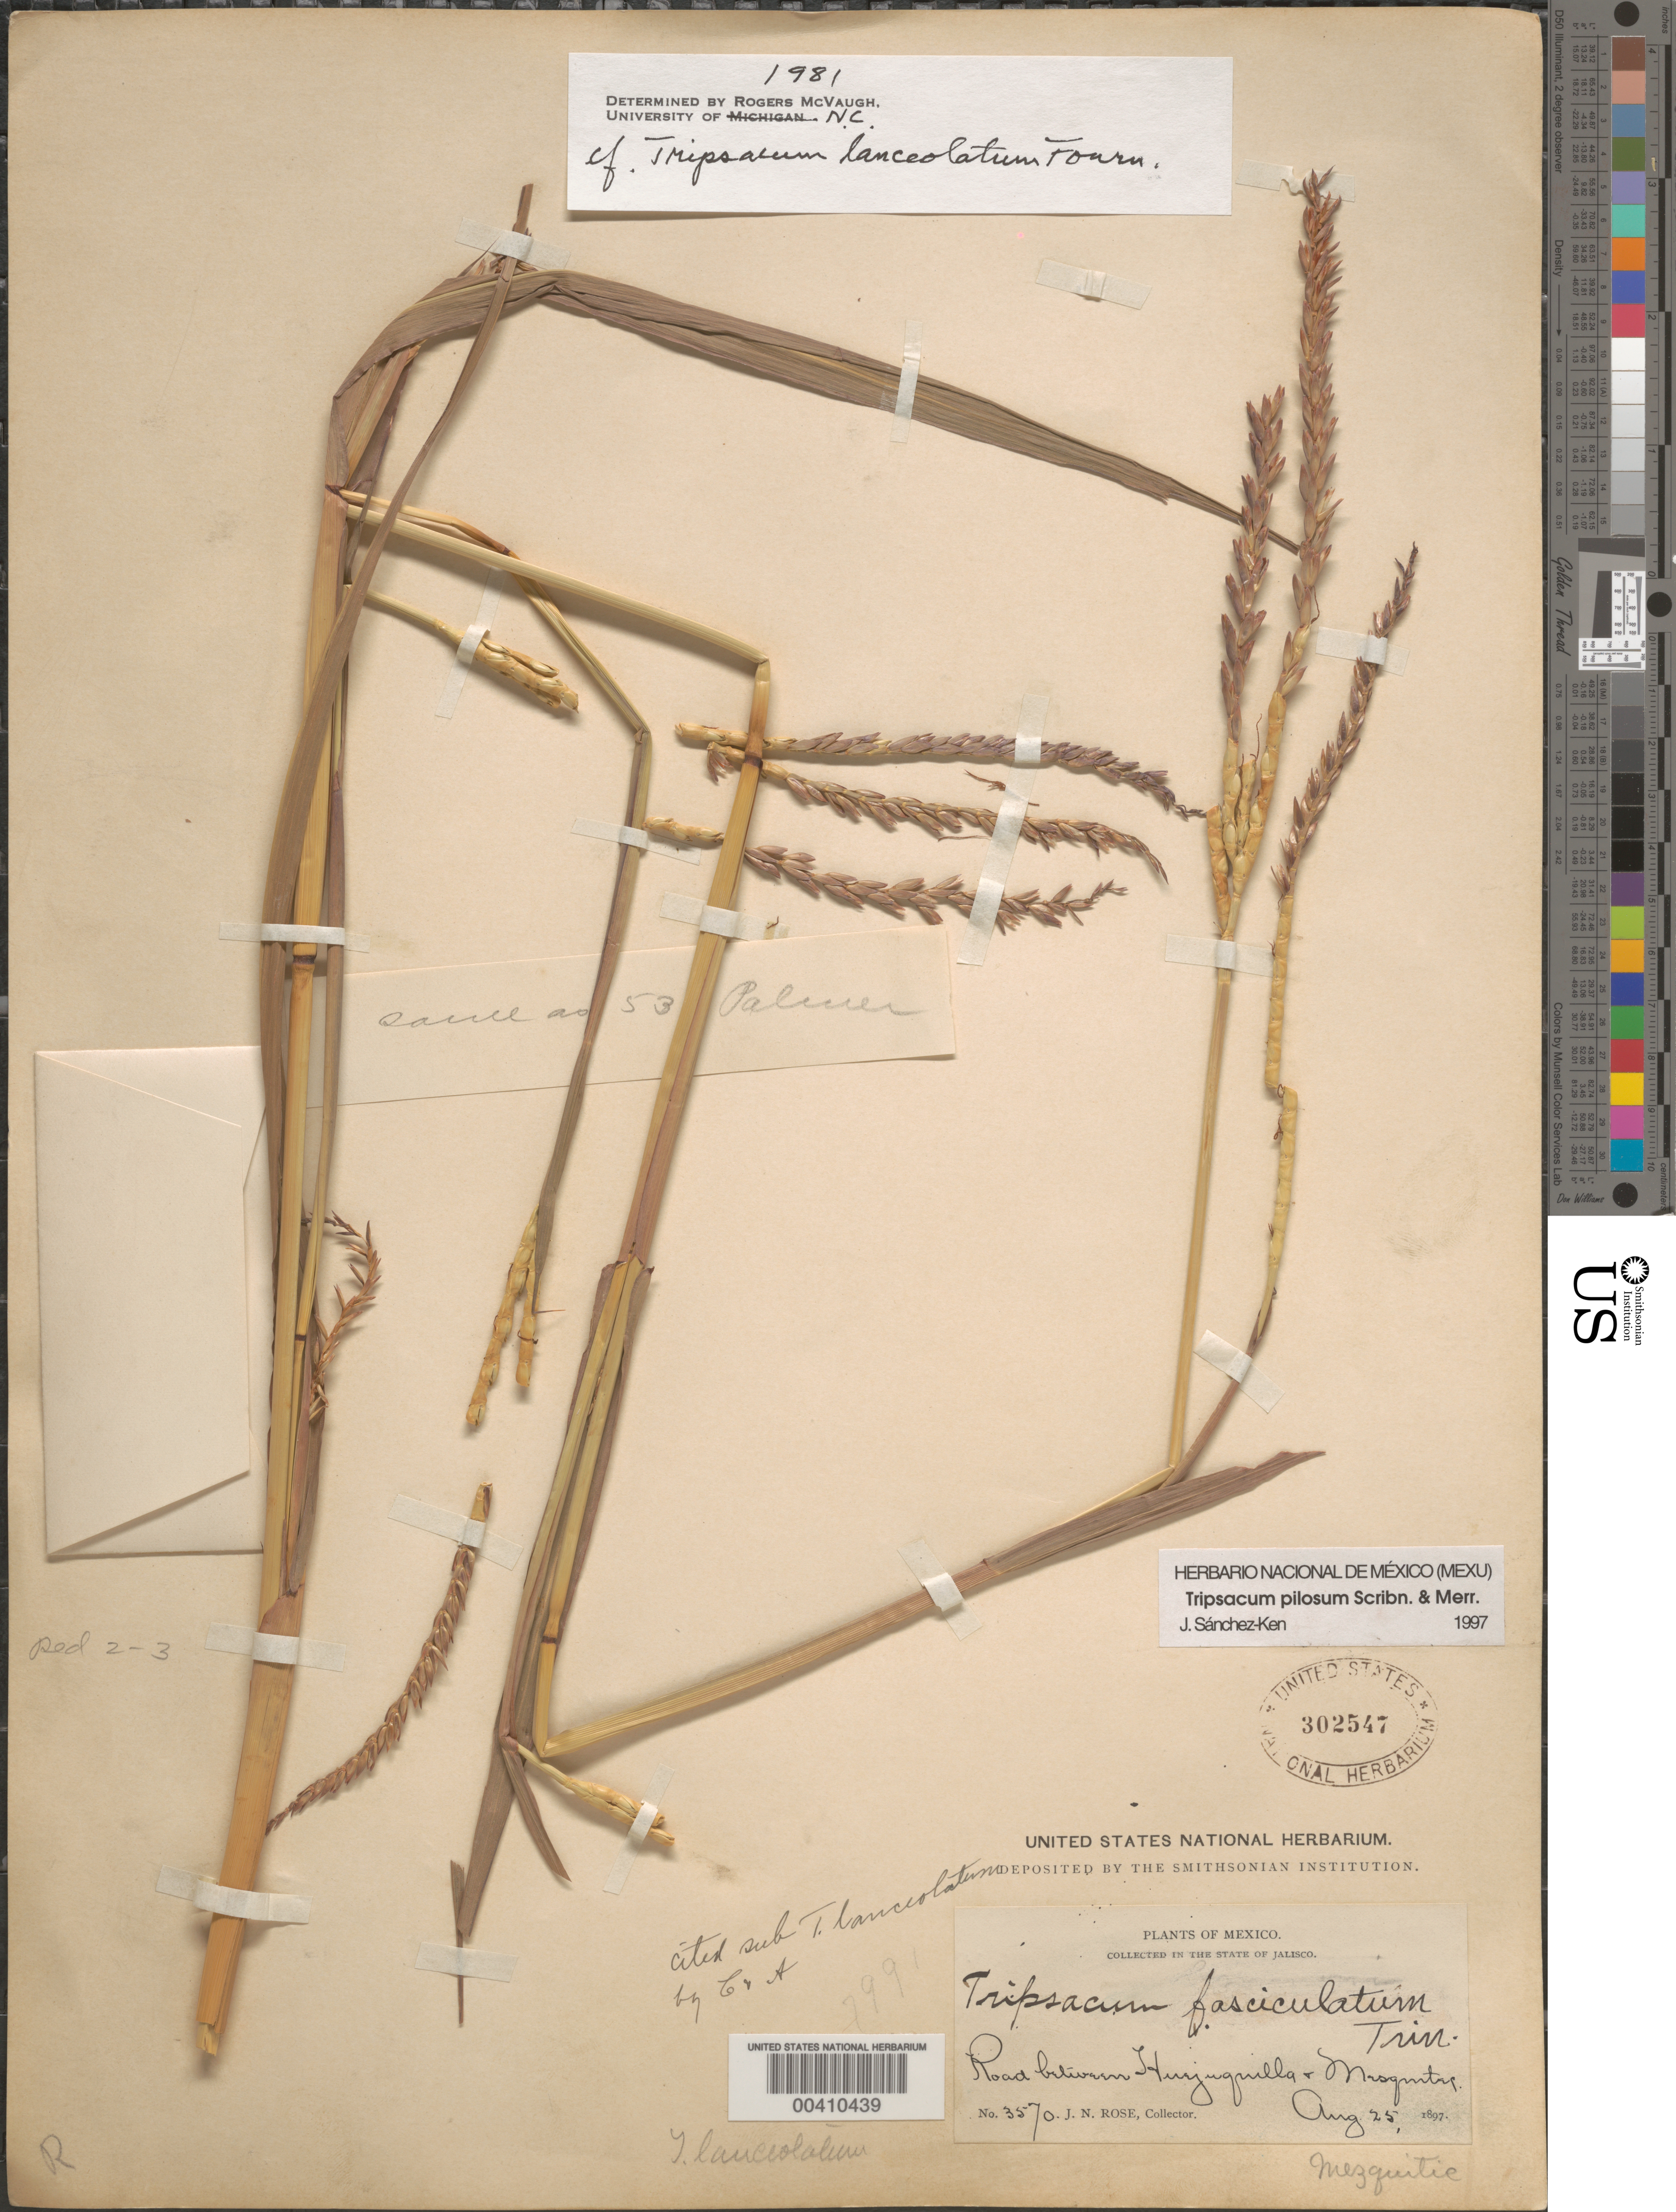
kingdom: Plantae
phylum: Tracheophyta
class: Liliopsida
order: Poales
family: Poaceae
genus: Tripsacum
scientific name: Tripsacum pilosum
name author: Scribn. & Merr.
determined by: Sánchez-Ken, J. G.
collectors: J. N. Rose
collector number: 3570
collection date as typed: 25 Aug 1897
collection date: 1897-08-25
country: Mexico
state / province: Jalisco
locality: Rd between Huejuequilla & Mesquitec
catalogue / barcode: US 302547